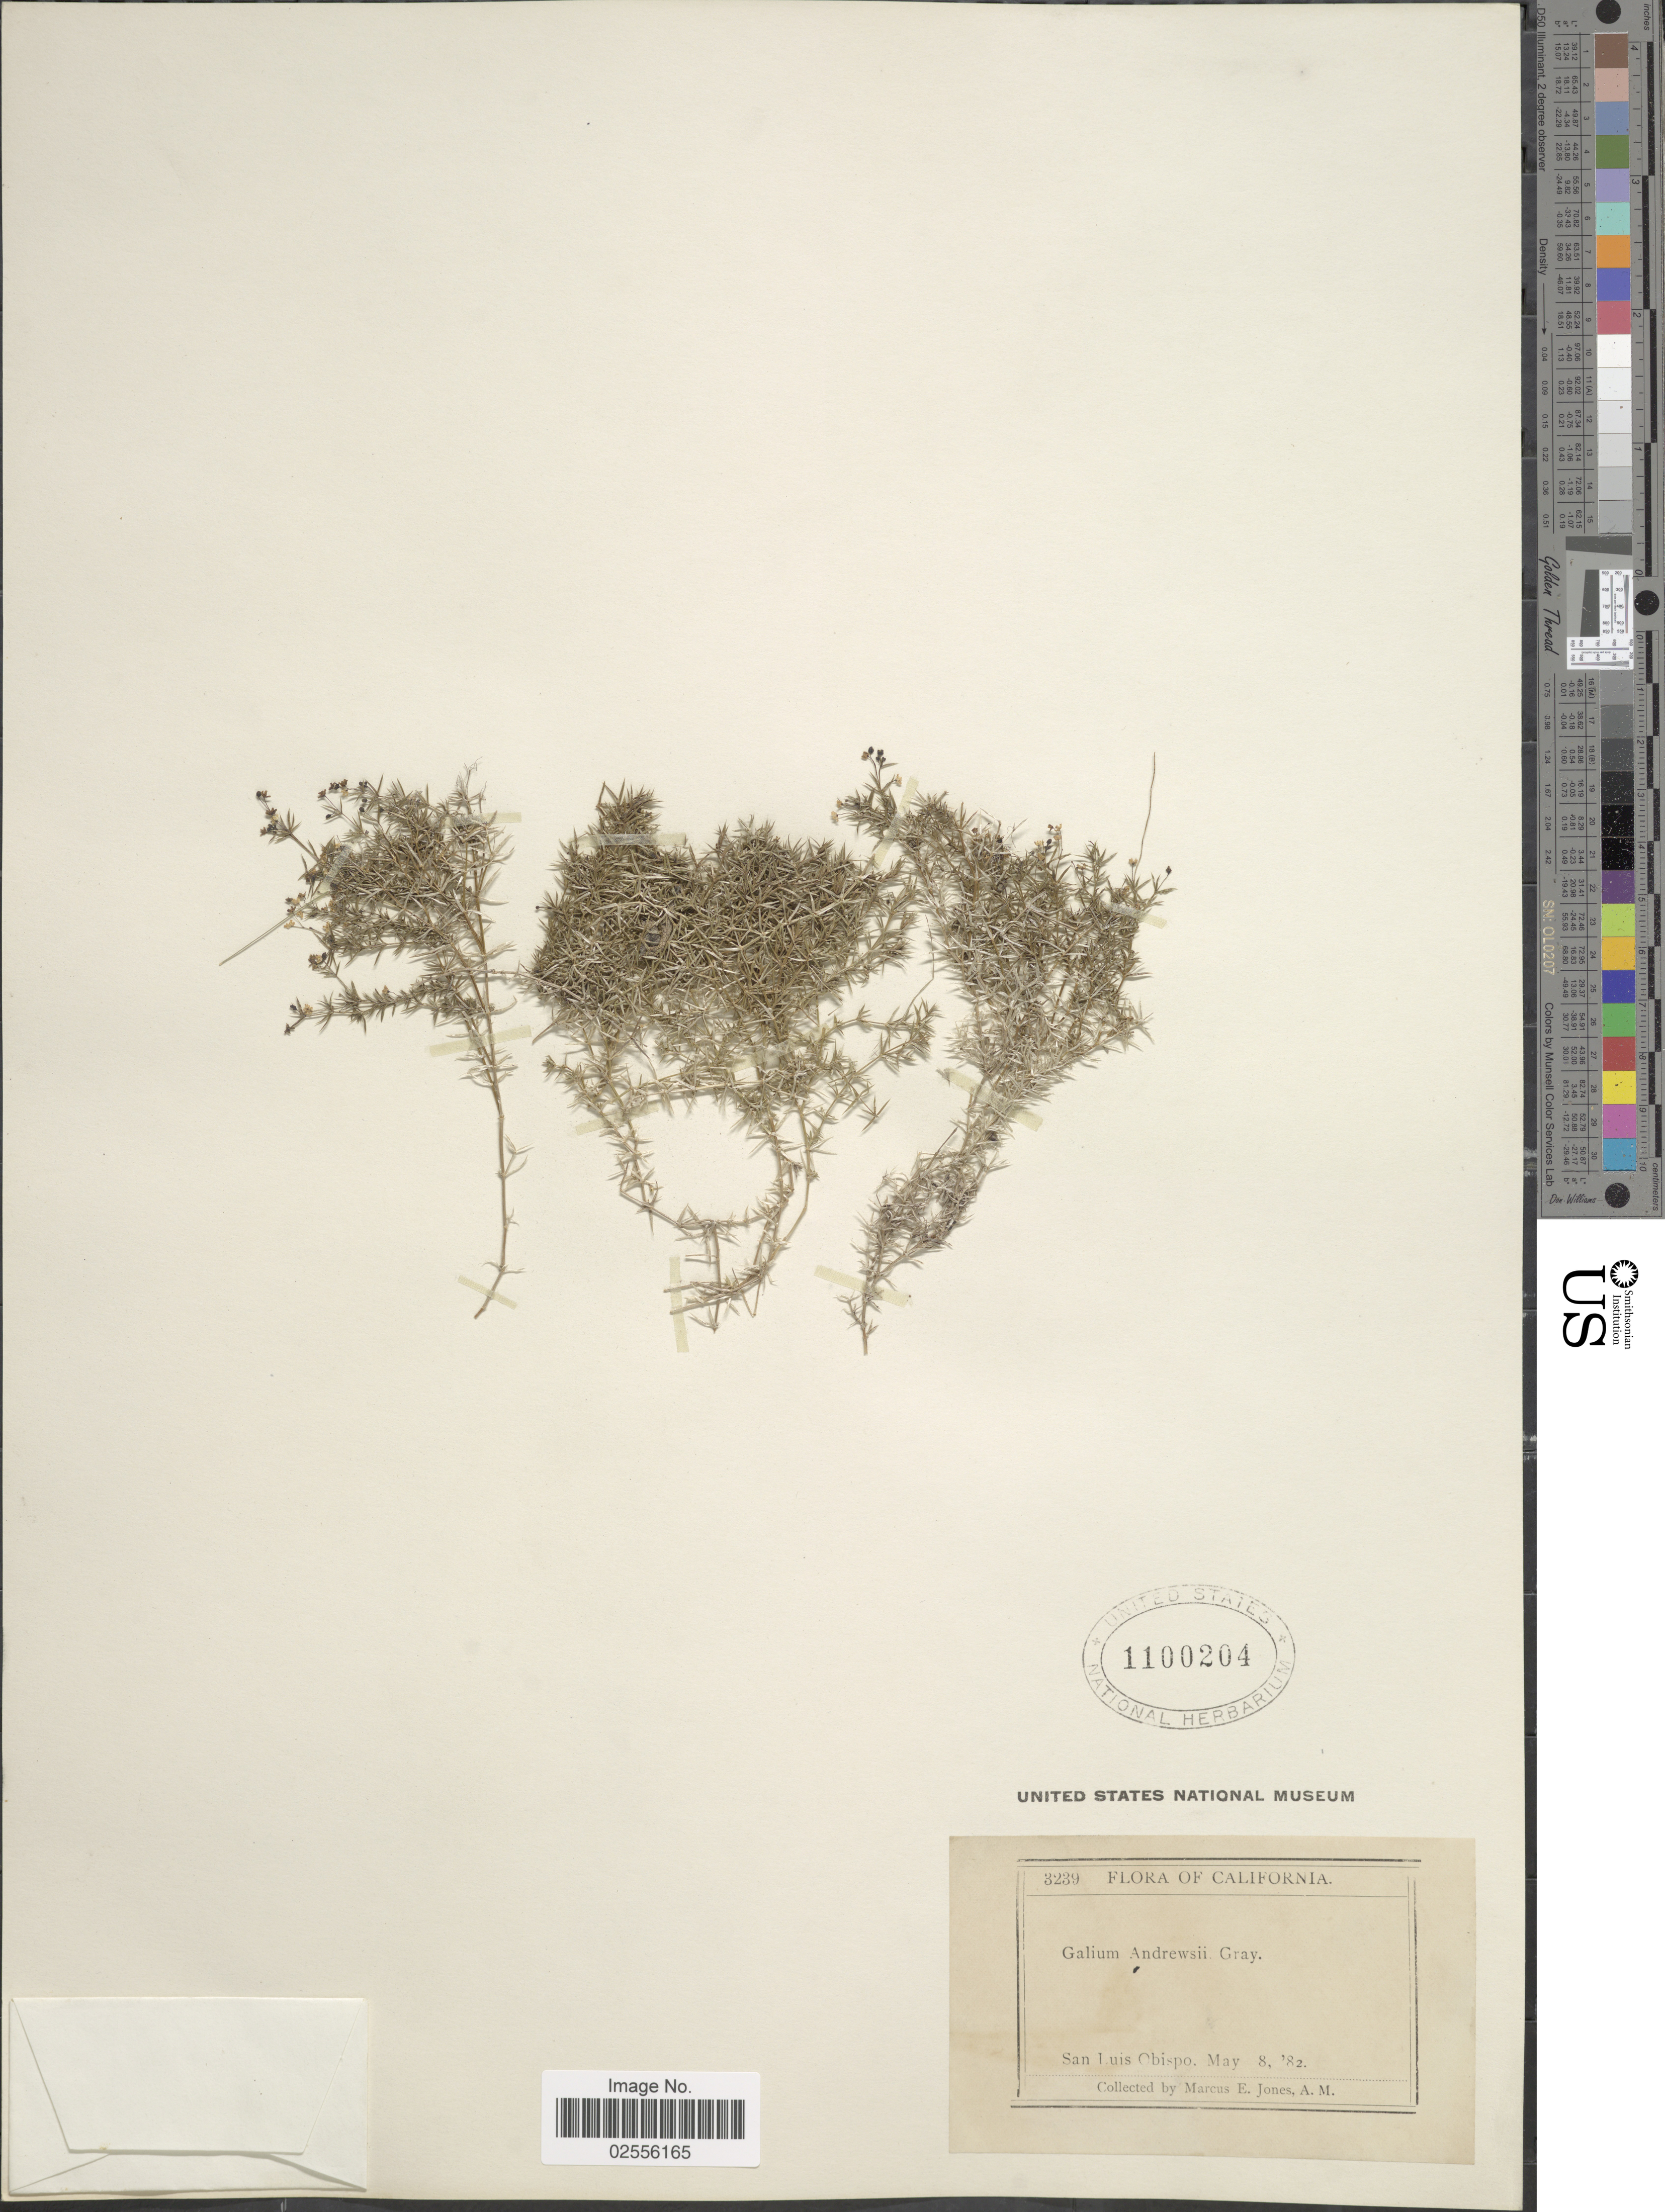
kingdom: Plantae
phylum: Tracheophyta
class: Magnoliopsida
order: Gentianales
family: Rubiaceae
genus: Galium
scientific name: Galium andrewsii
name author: A. Gray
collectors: M. E. Jones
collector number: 3239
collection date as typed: Transcribed d/m/y: 8/5/82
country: United States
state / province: California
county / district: San Luis Obispo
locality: San Luis Obispo.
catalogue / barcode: US 1100204